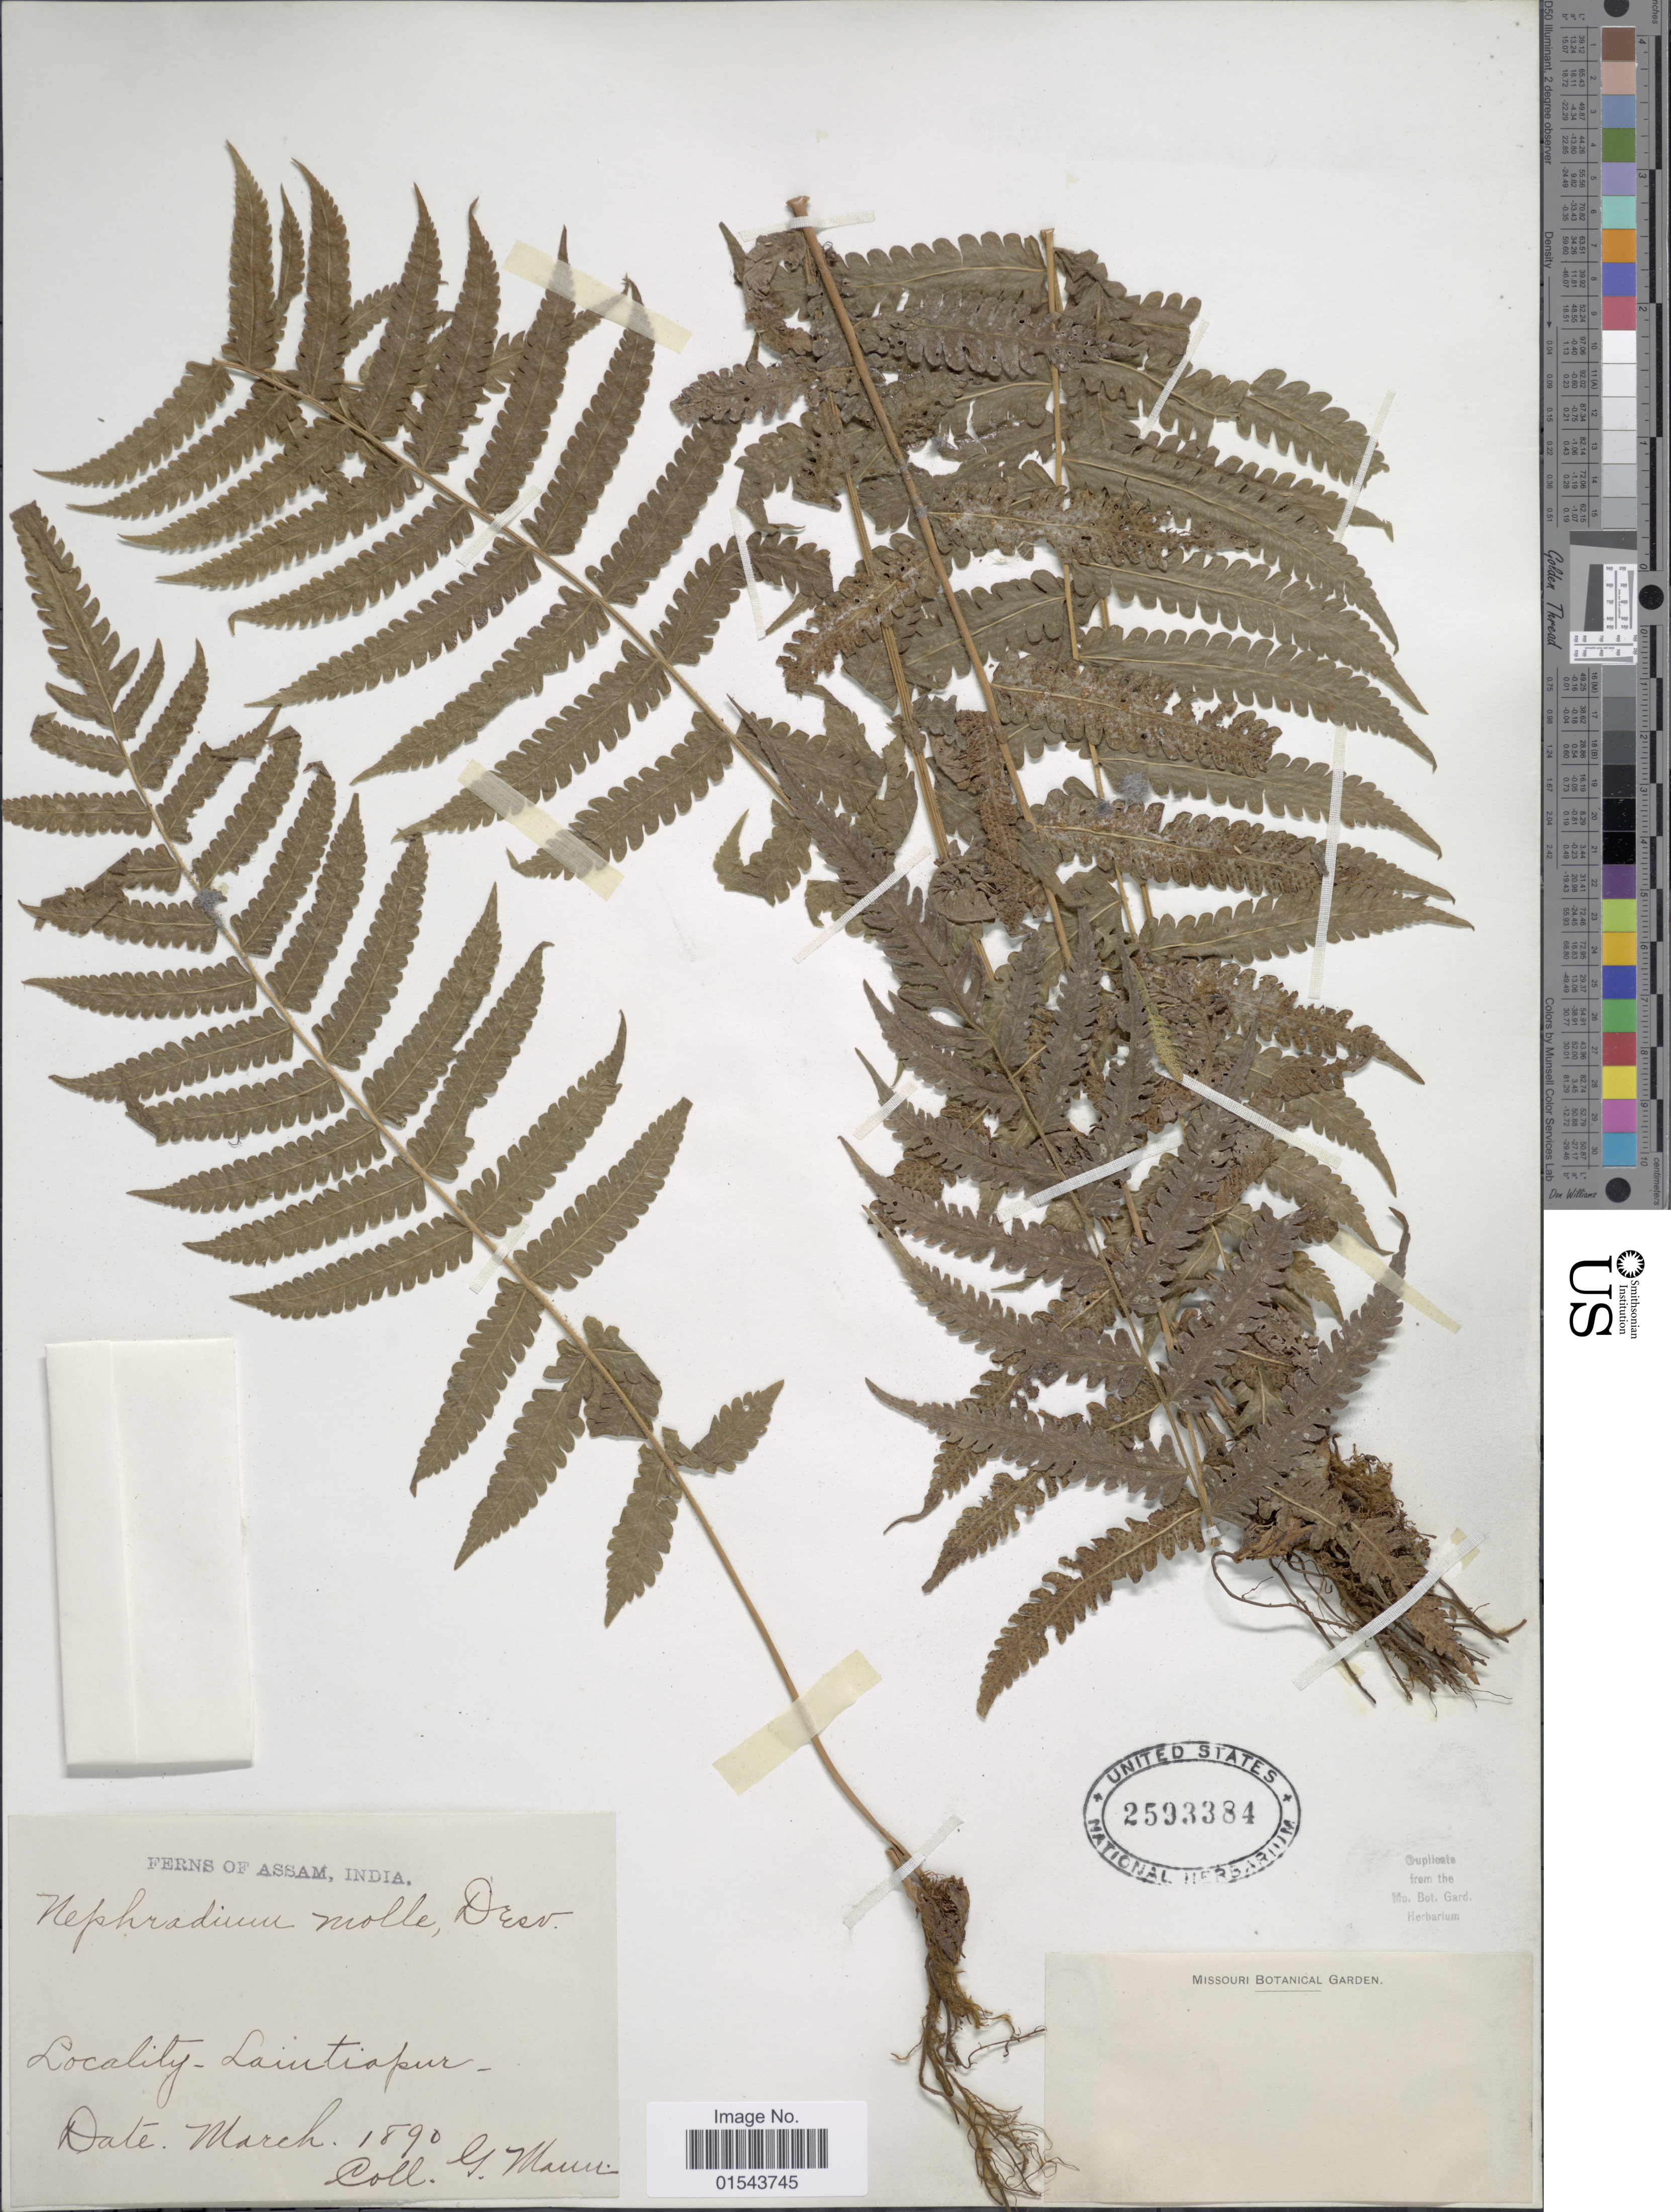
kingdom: Plantae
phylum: Tracheophyta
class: Polypodiopsida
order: Polypodiales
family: Thelypteridaceae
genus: Christella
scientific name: Christella dentata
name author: (Forssk.) Brownsey & Jermy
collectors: G. Mann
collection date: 1890-03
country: India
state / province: Meghalaya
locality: Jaintiapur. Assam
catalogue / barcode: US 2593384